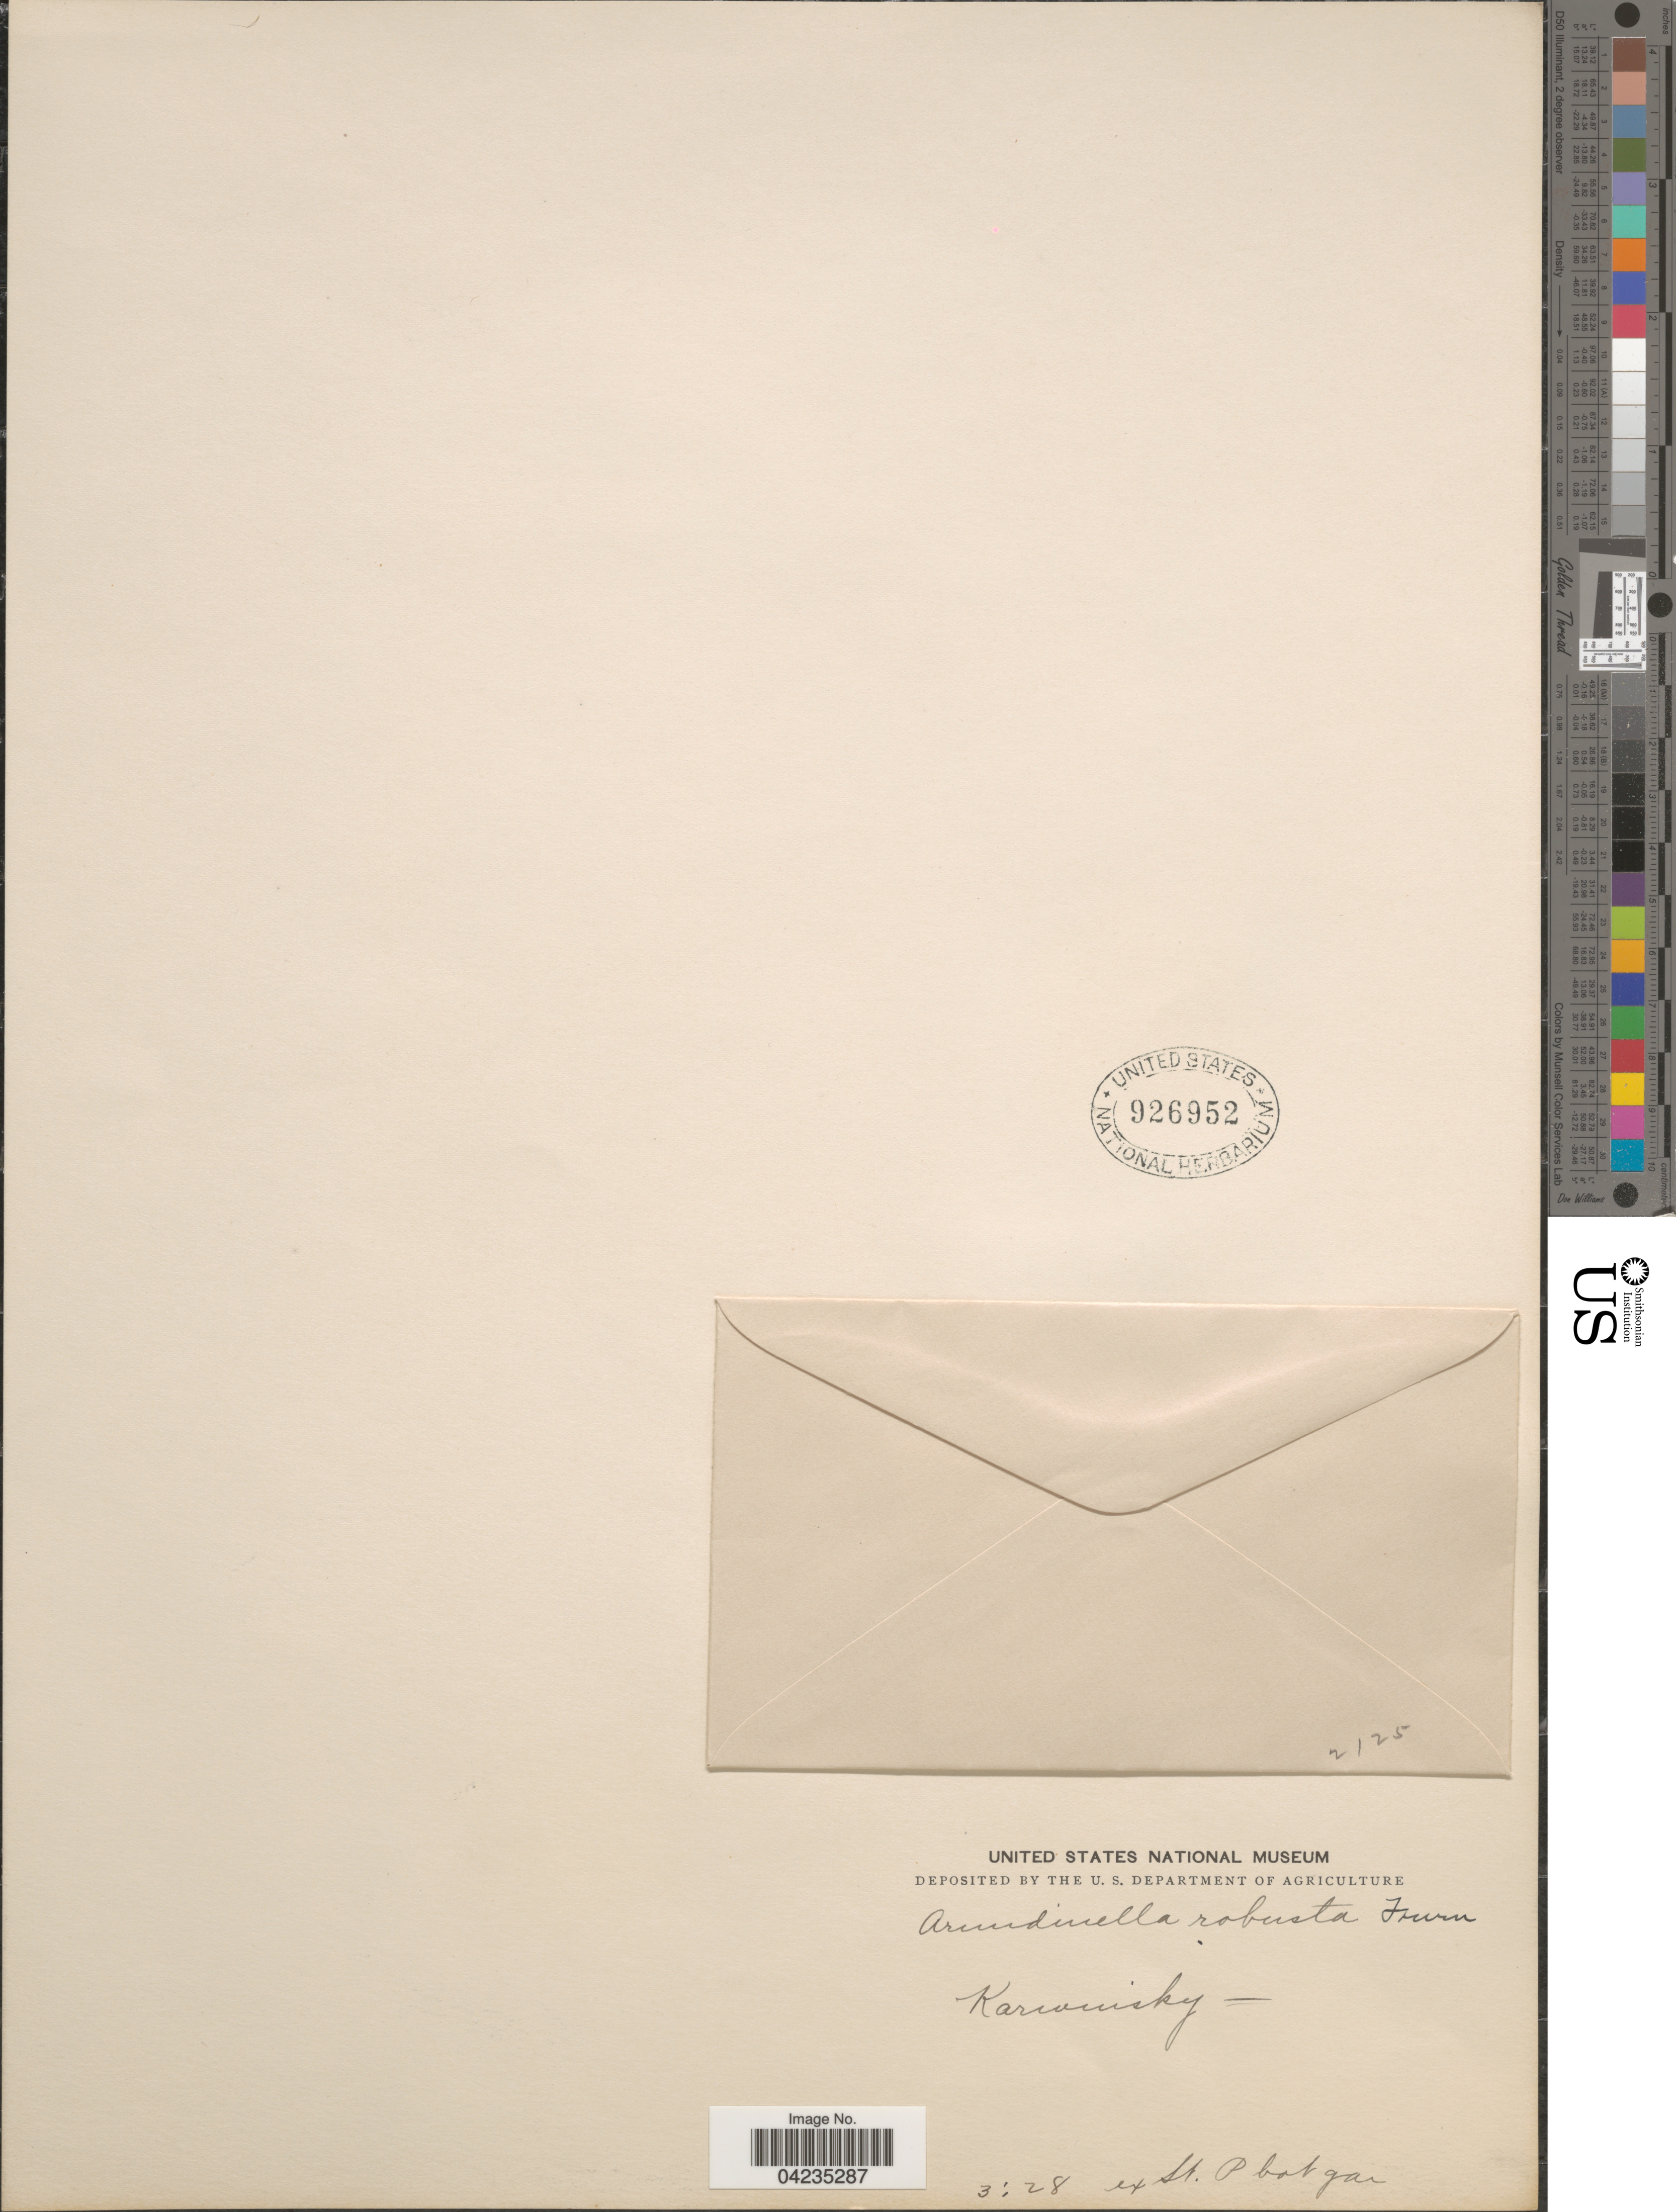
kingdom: Plantae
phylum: Tracheophyta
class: Liliopsida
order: Poales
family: Poaceae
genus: Arundinella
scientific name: Arundinella sp.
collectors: Karwinsky, --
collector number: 2125?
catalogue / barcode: US 926952